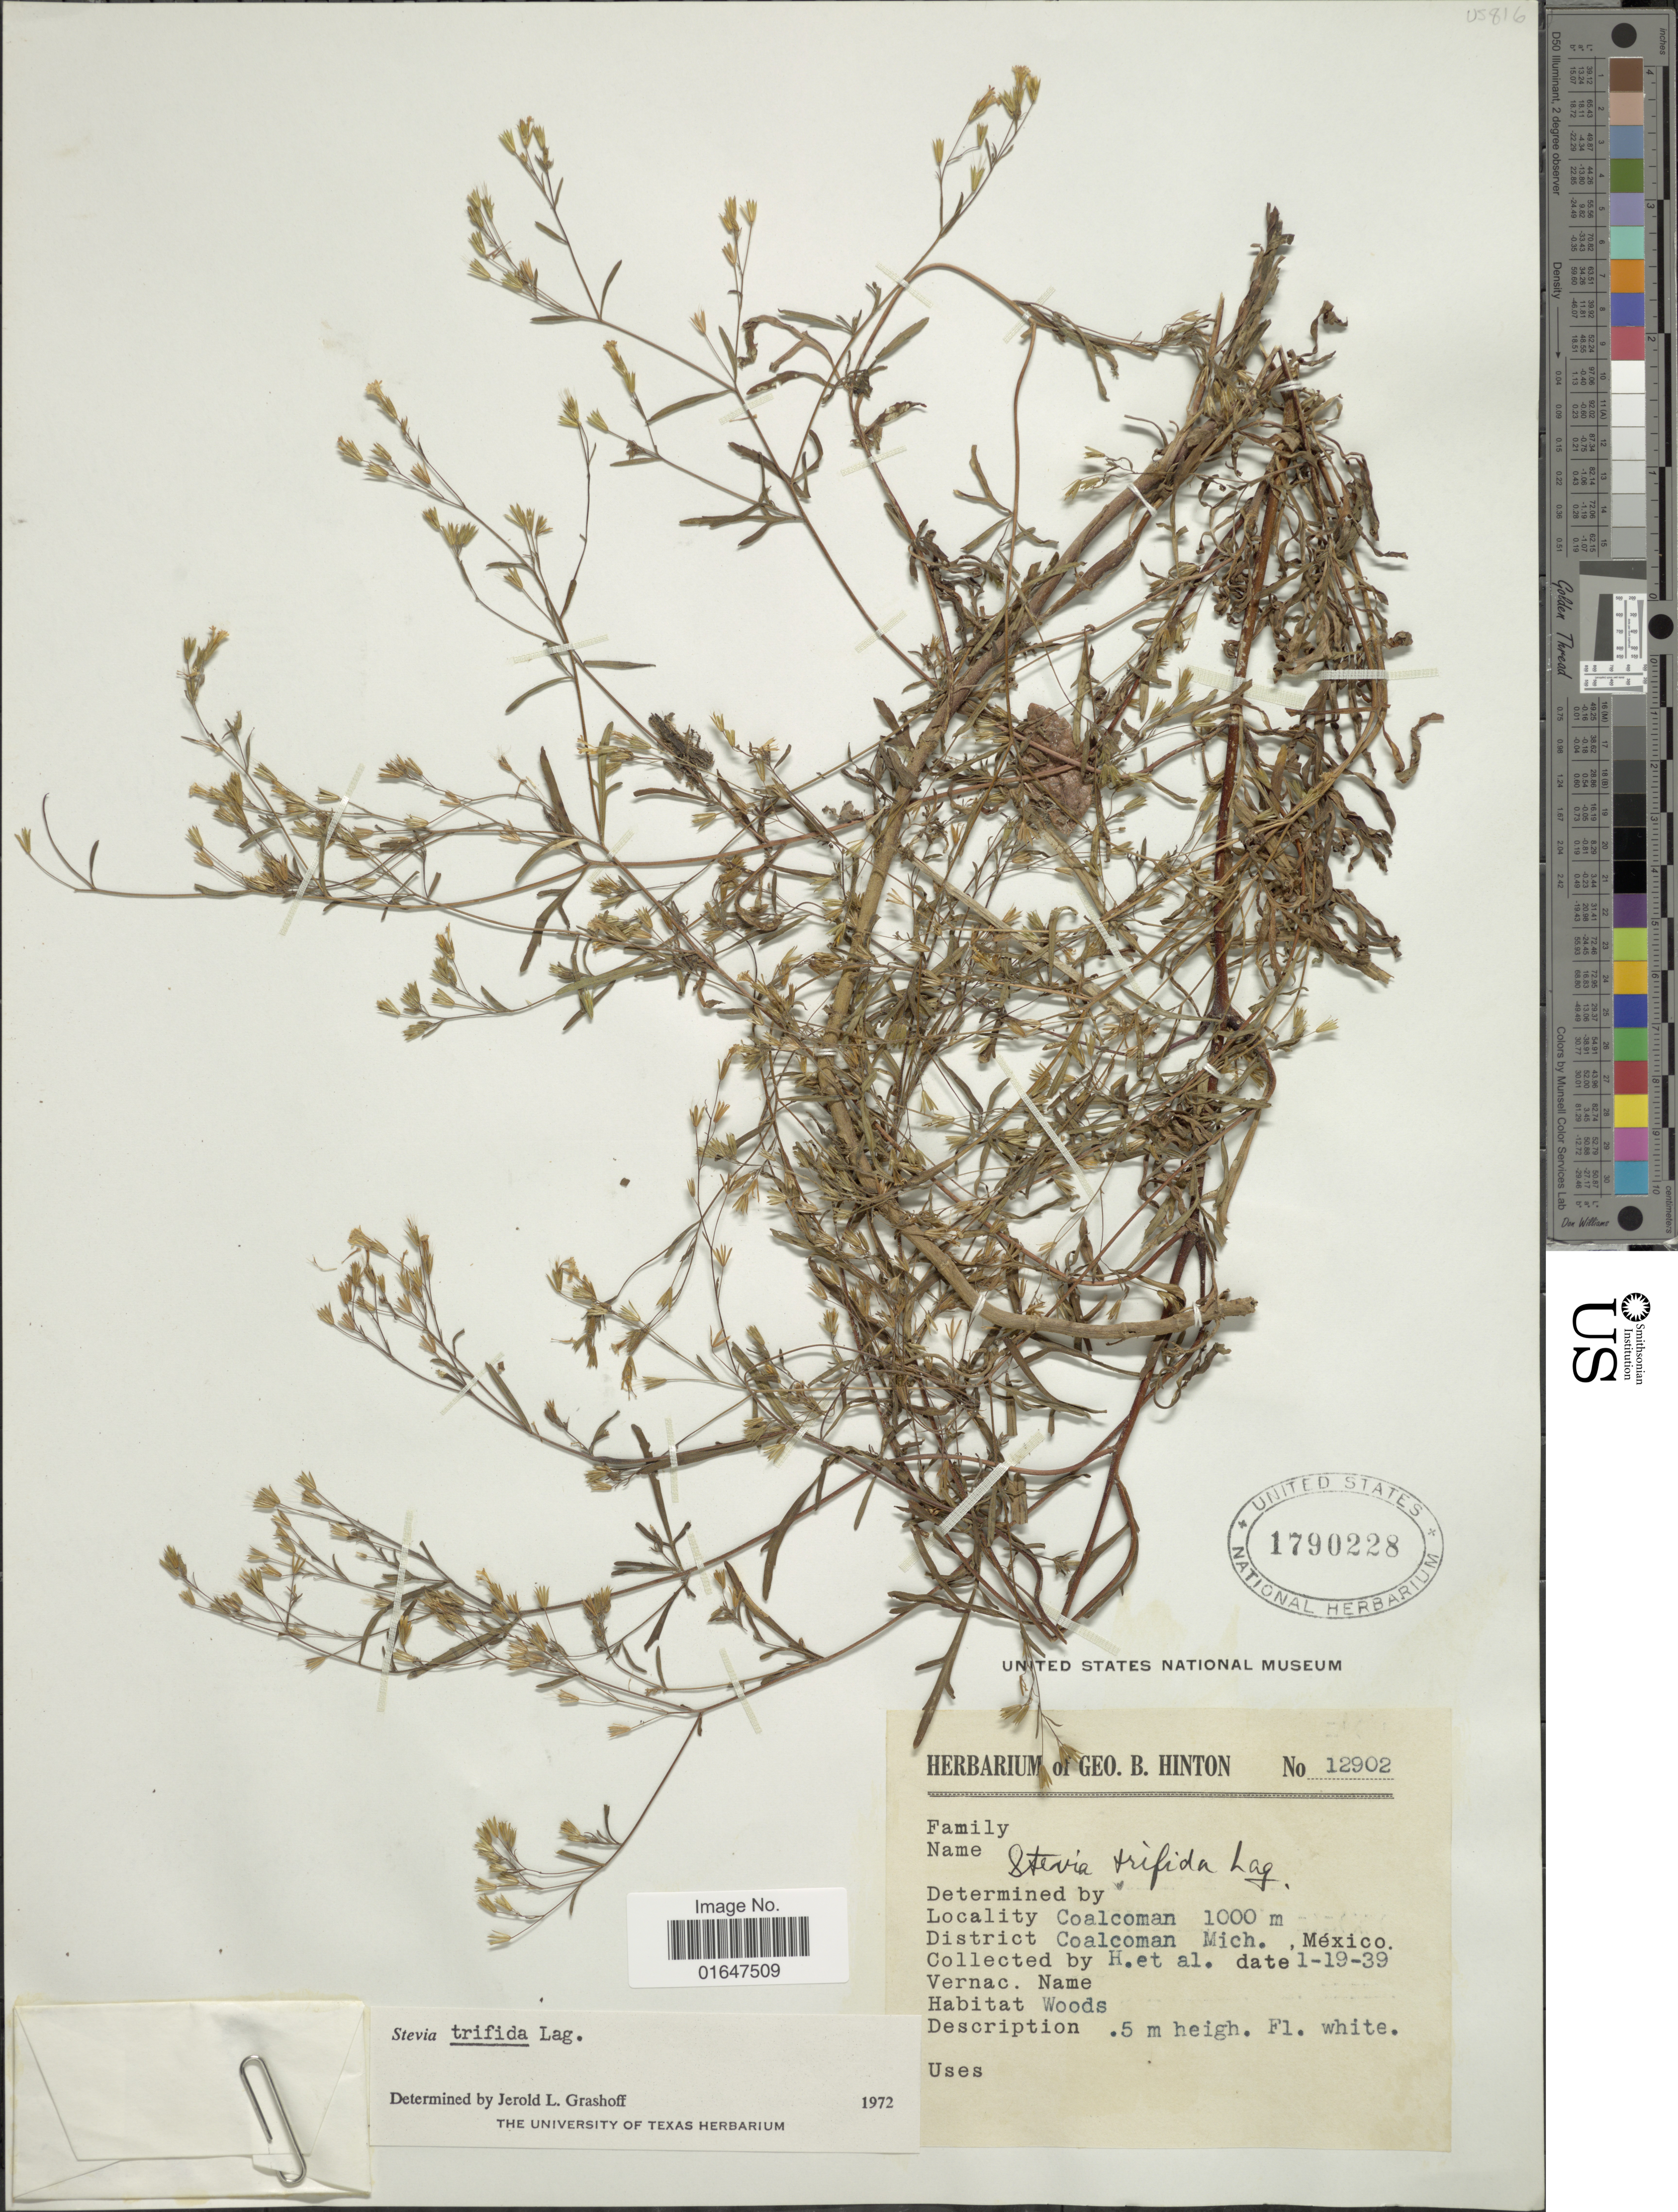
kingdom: Plantae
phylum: Tracheophyta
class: Magnoliopsida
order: Asterales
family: Asteraceae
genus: Stevia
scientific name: Stevia trifida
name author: Lag.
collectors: G. B. Hinton & et al.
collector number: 12902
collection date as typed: Transcribed d/m/y: 19/1/39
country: Mexico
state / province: Michoacán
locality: Coalcoman, District Coalcoman, Mich.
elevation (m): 1000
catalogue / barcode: US 1790228